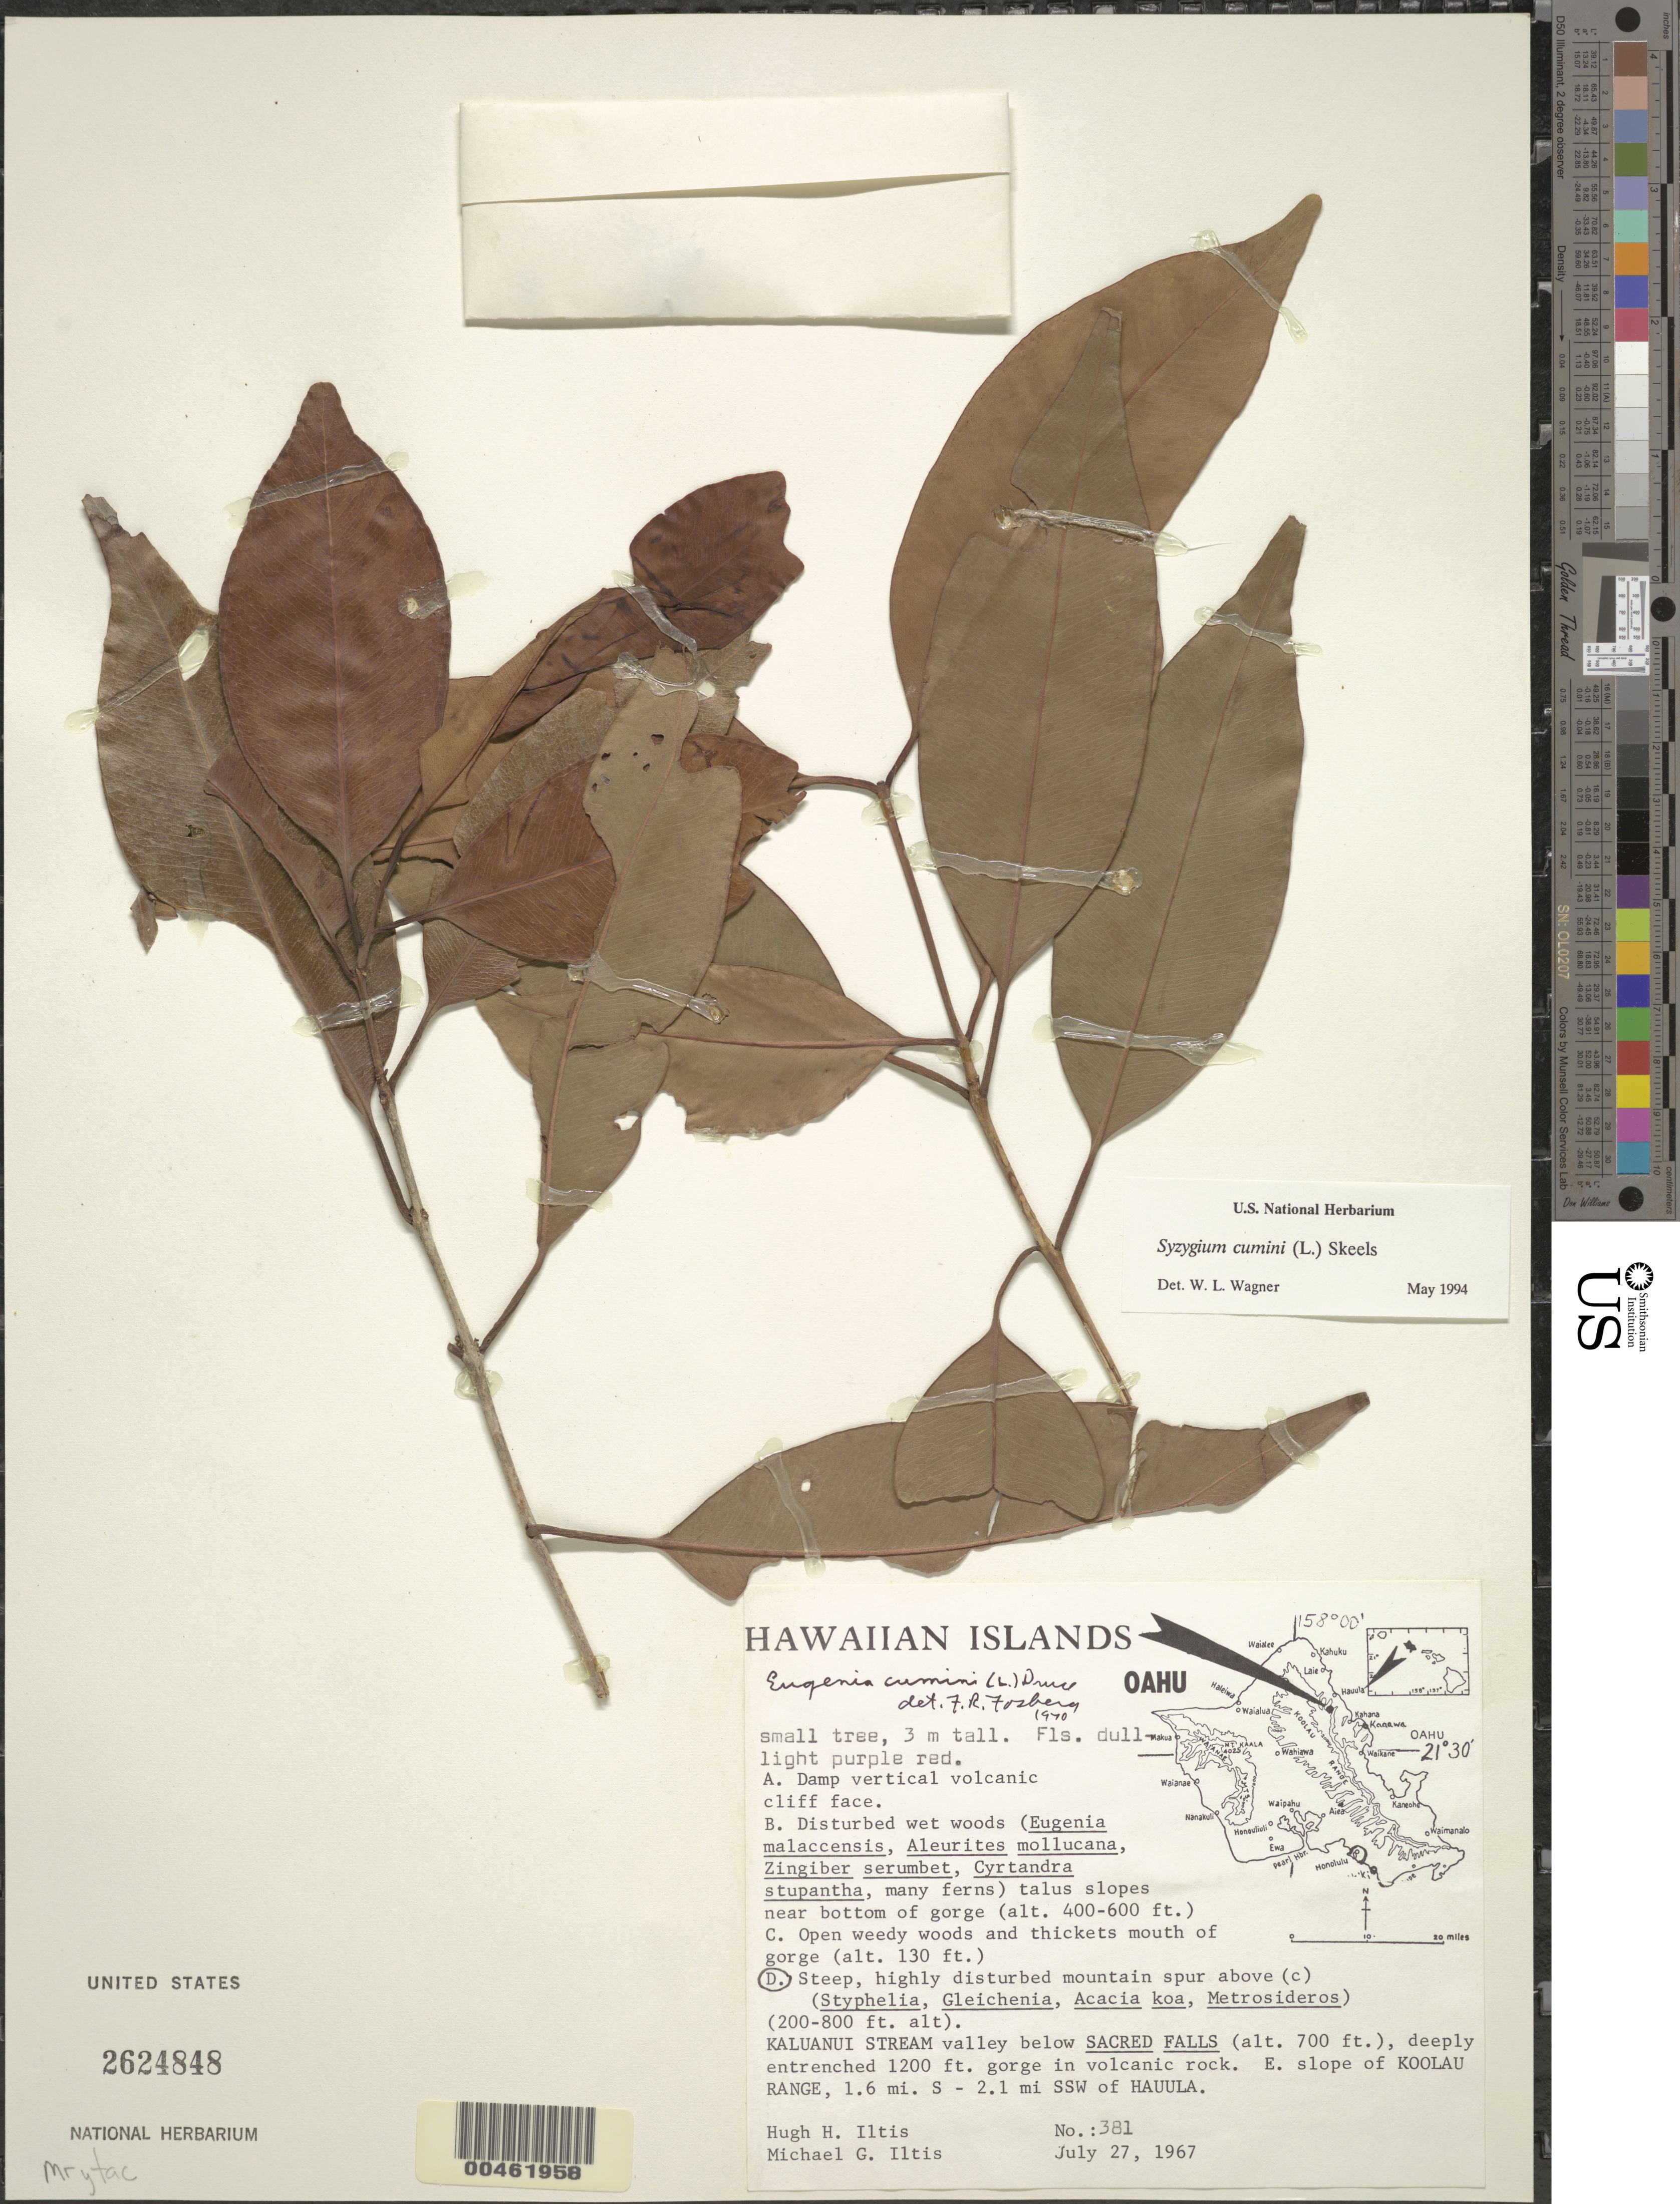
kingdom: Plantae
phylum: Tracheophyta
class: Magnoliopsida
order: Myrtales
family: Myrtaceae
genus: Syzygium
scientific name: Syzygium cumini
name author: (L.) Skeels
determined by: Wagner, W. L., (BOT), Smithsonian Institution - National Museum of Natural History (UNITED STATES)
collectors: H. H. Iltis & M. G. Iltis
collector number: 381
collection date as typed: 27 Jul 1967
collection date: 1967-07-27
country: United States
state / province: Hawaii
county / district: Honolulu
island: Oahu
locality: Kaluanui Stream valley below Sacred Falls, East slope of Koolau Range, 1.6 mi S to 2.1 mi SSW of Hauula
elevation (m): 61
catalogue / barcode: US 2624848